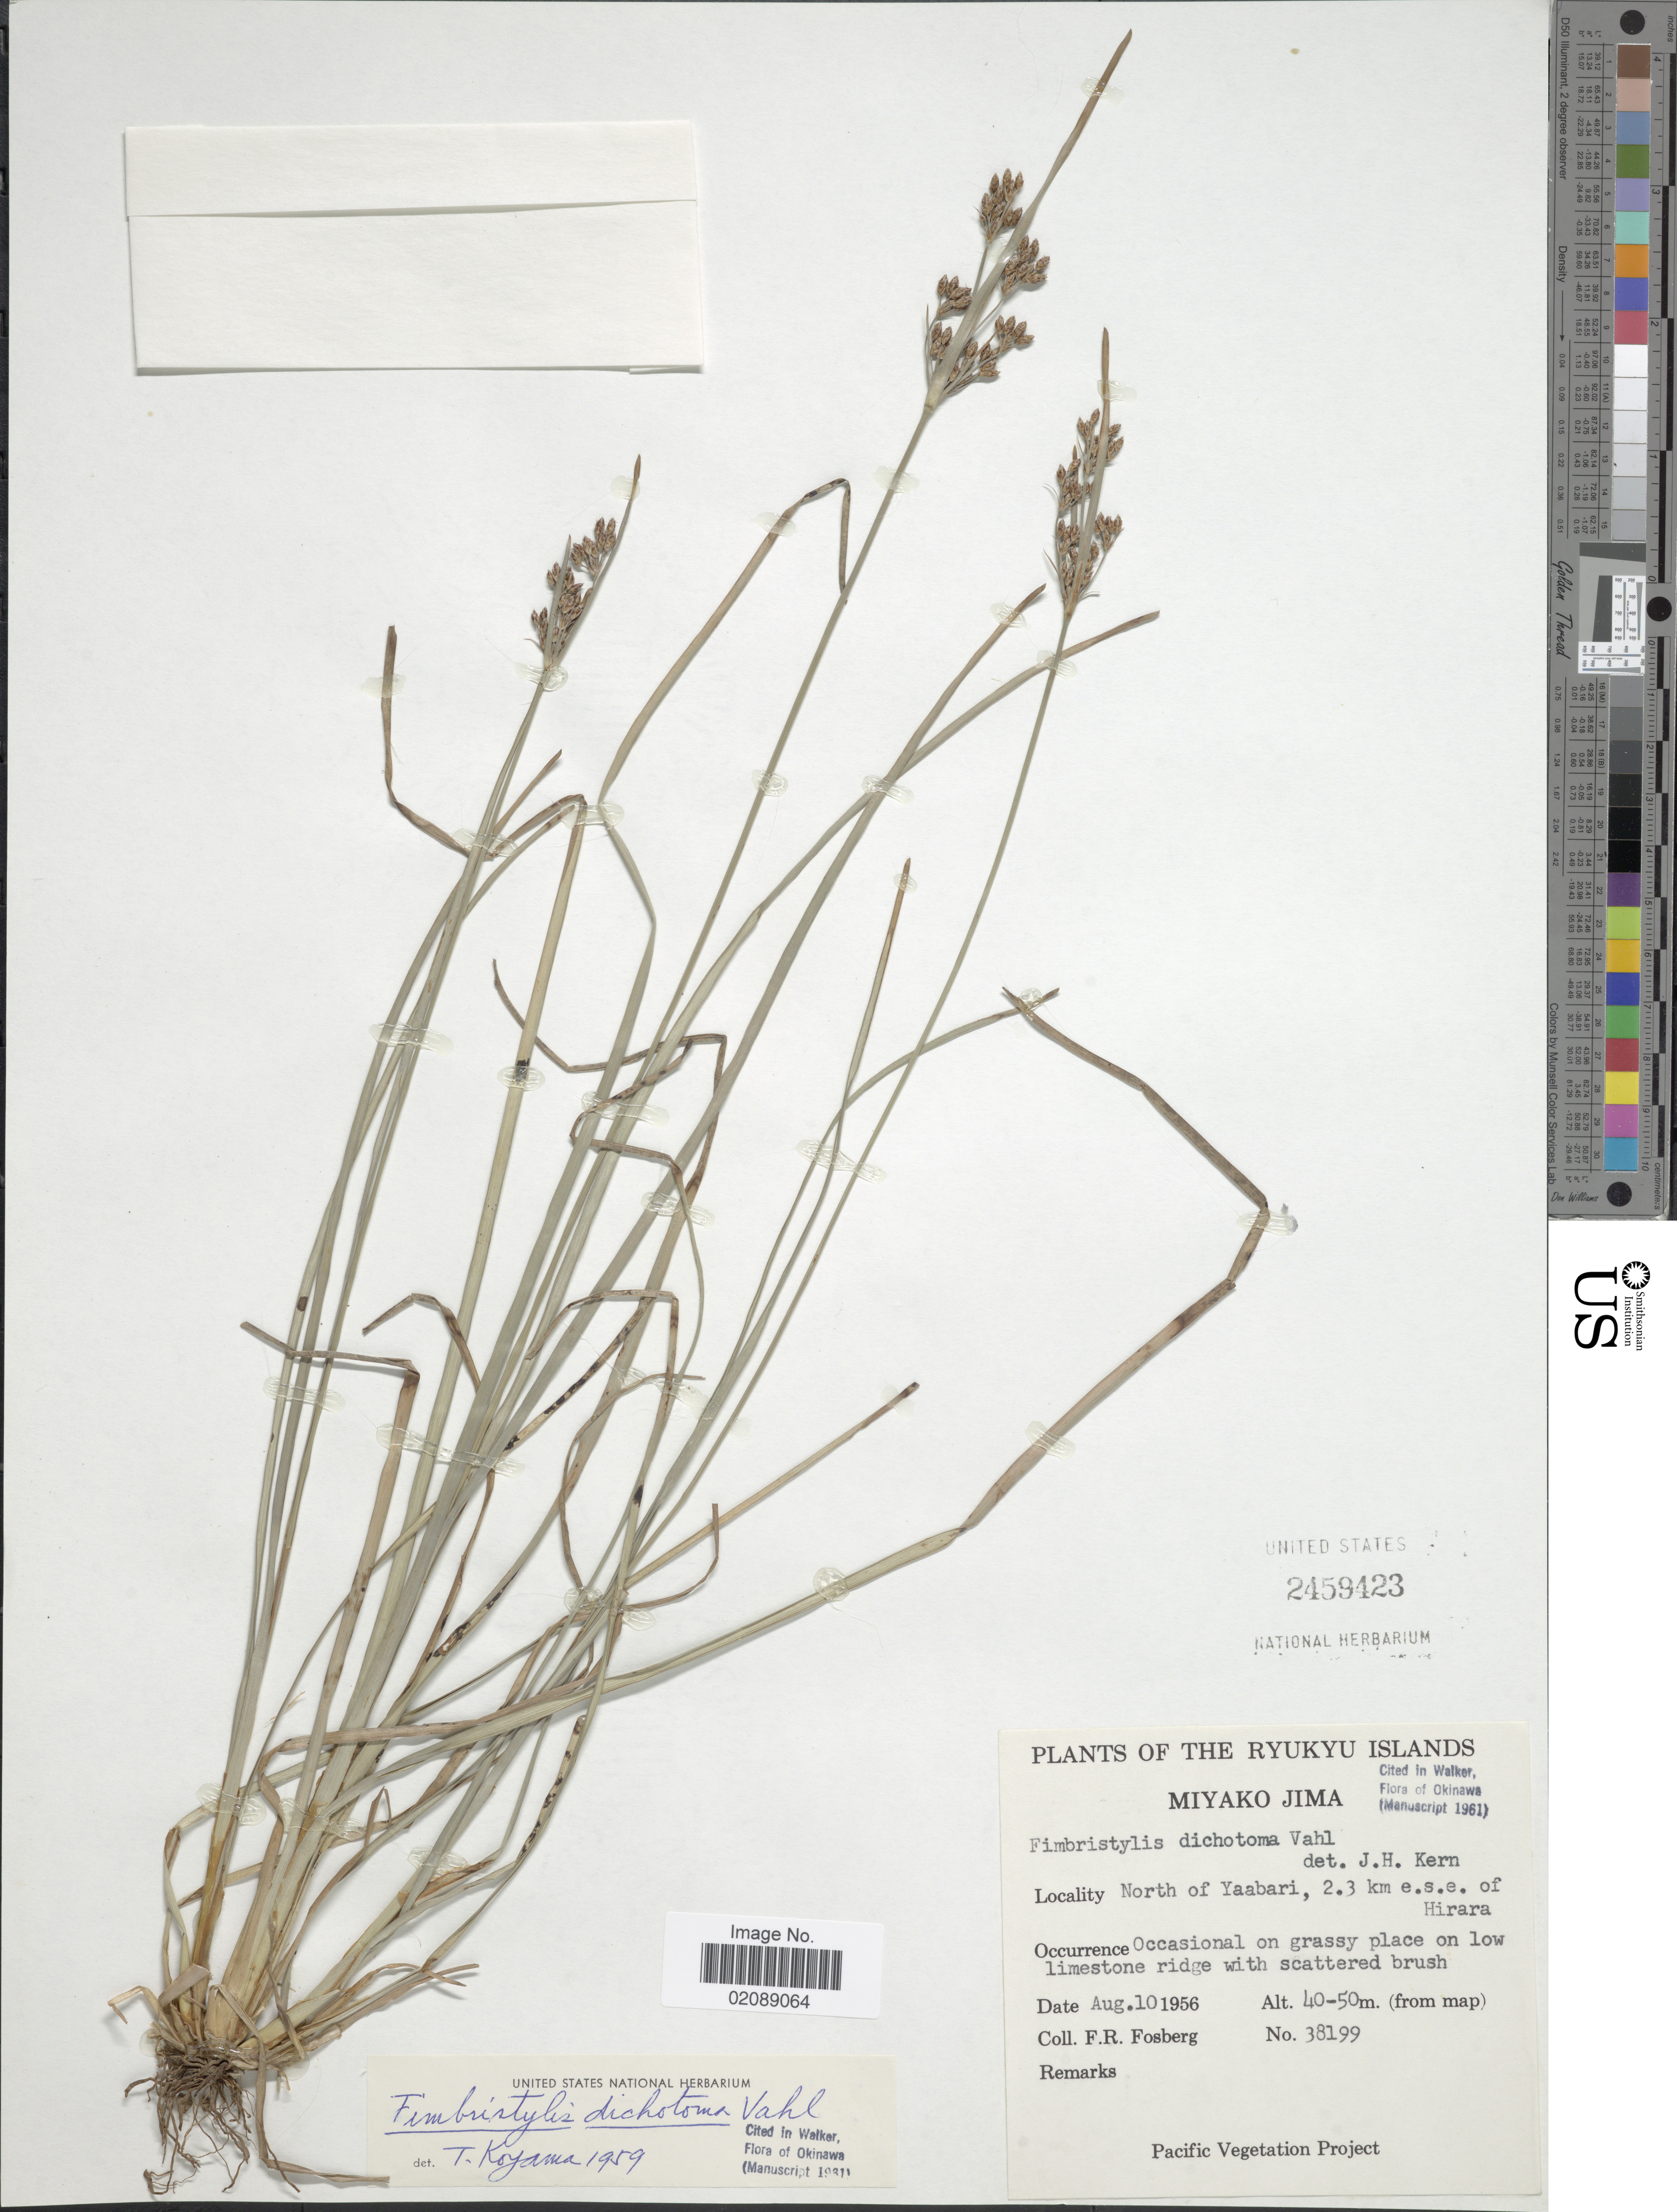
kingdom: Plantae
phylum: Tracheophyta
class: Liliopsida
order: Poales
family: Cyperaceae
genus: Fimbristylis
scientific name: Fimbristylis dichotoma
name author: (L.) Vahl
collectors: F. R. Fosberg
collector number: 38199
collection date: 1956-08-10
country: Japan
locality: The Ryukyu Islands, North of Yaabari, 2.2 km e.s.e. of Hirara, Occasional on grassy place on low limestone ridge with scattered brush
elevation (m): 40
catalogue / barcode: US 2459423